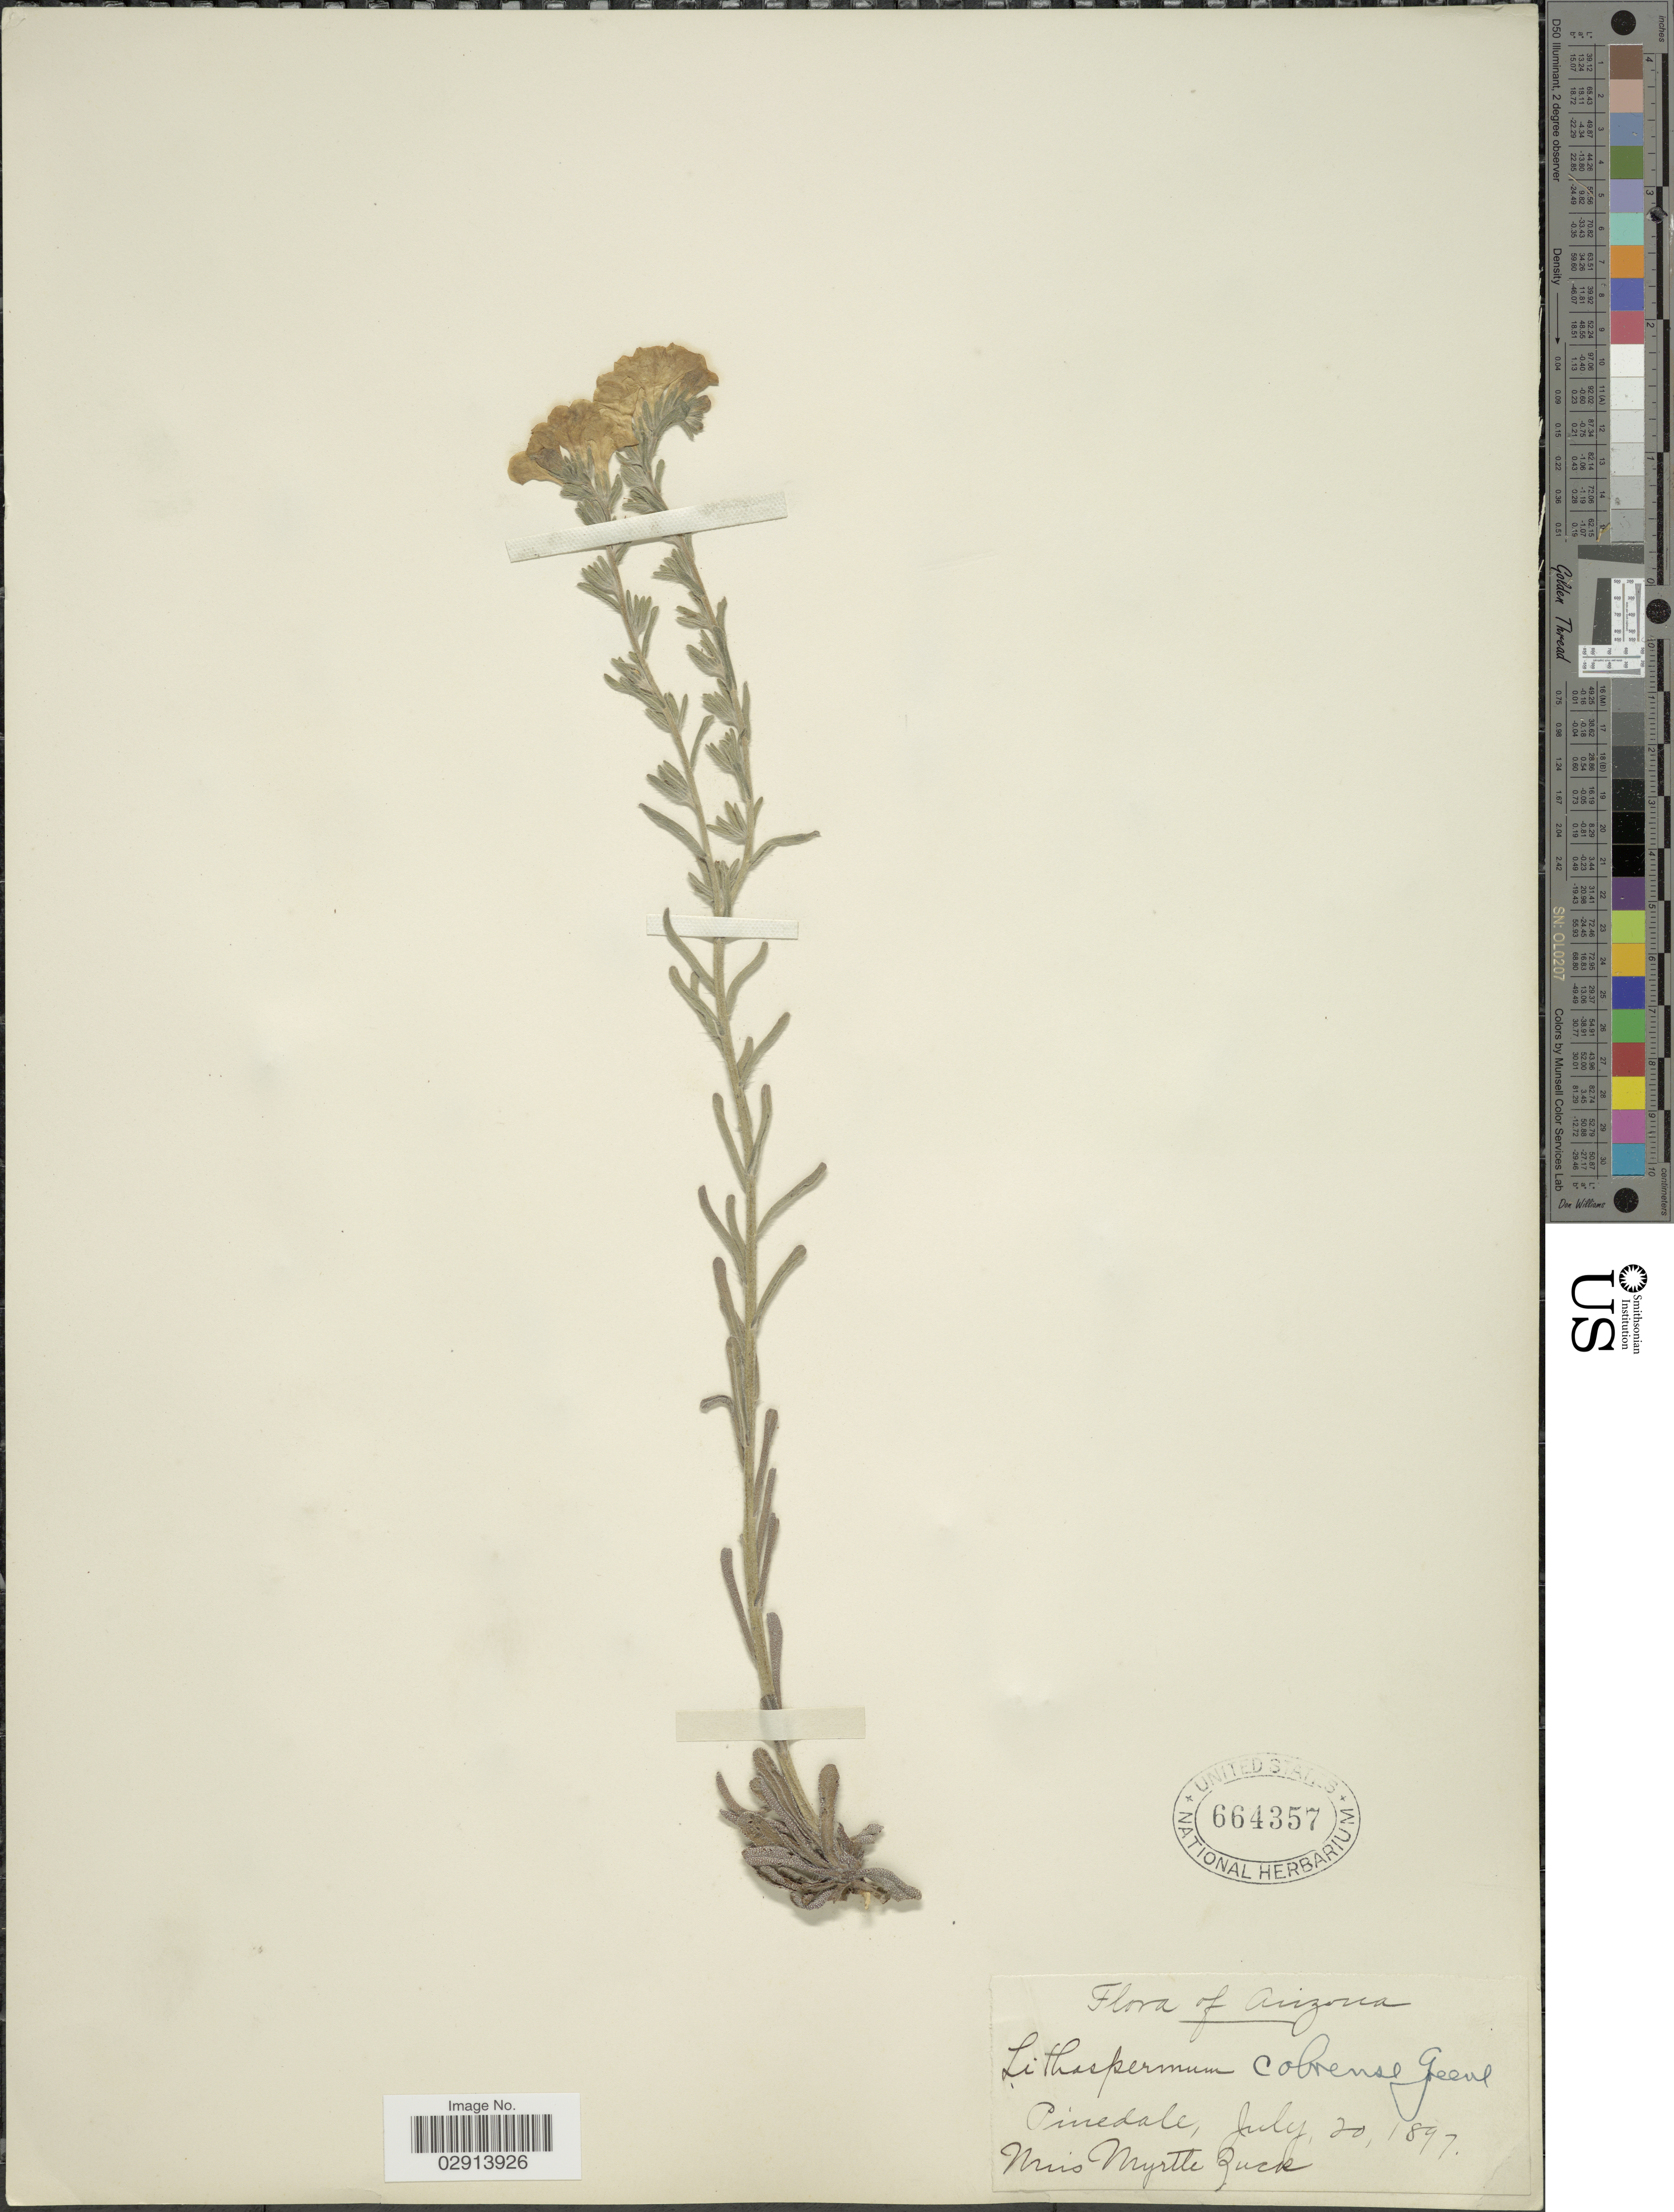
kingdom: Plantae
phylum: Tracheophyta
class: Magnoliopsida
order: Boraginales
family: Boraginaceae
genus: Lithospermum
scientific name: Lithospermum cobrense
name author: Greene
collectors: M. Zuck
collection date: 1897-07-20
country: United States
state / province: Arizona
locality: Pinedale.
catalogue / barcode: US 664357